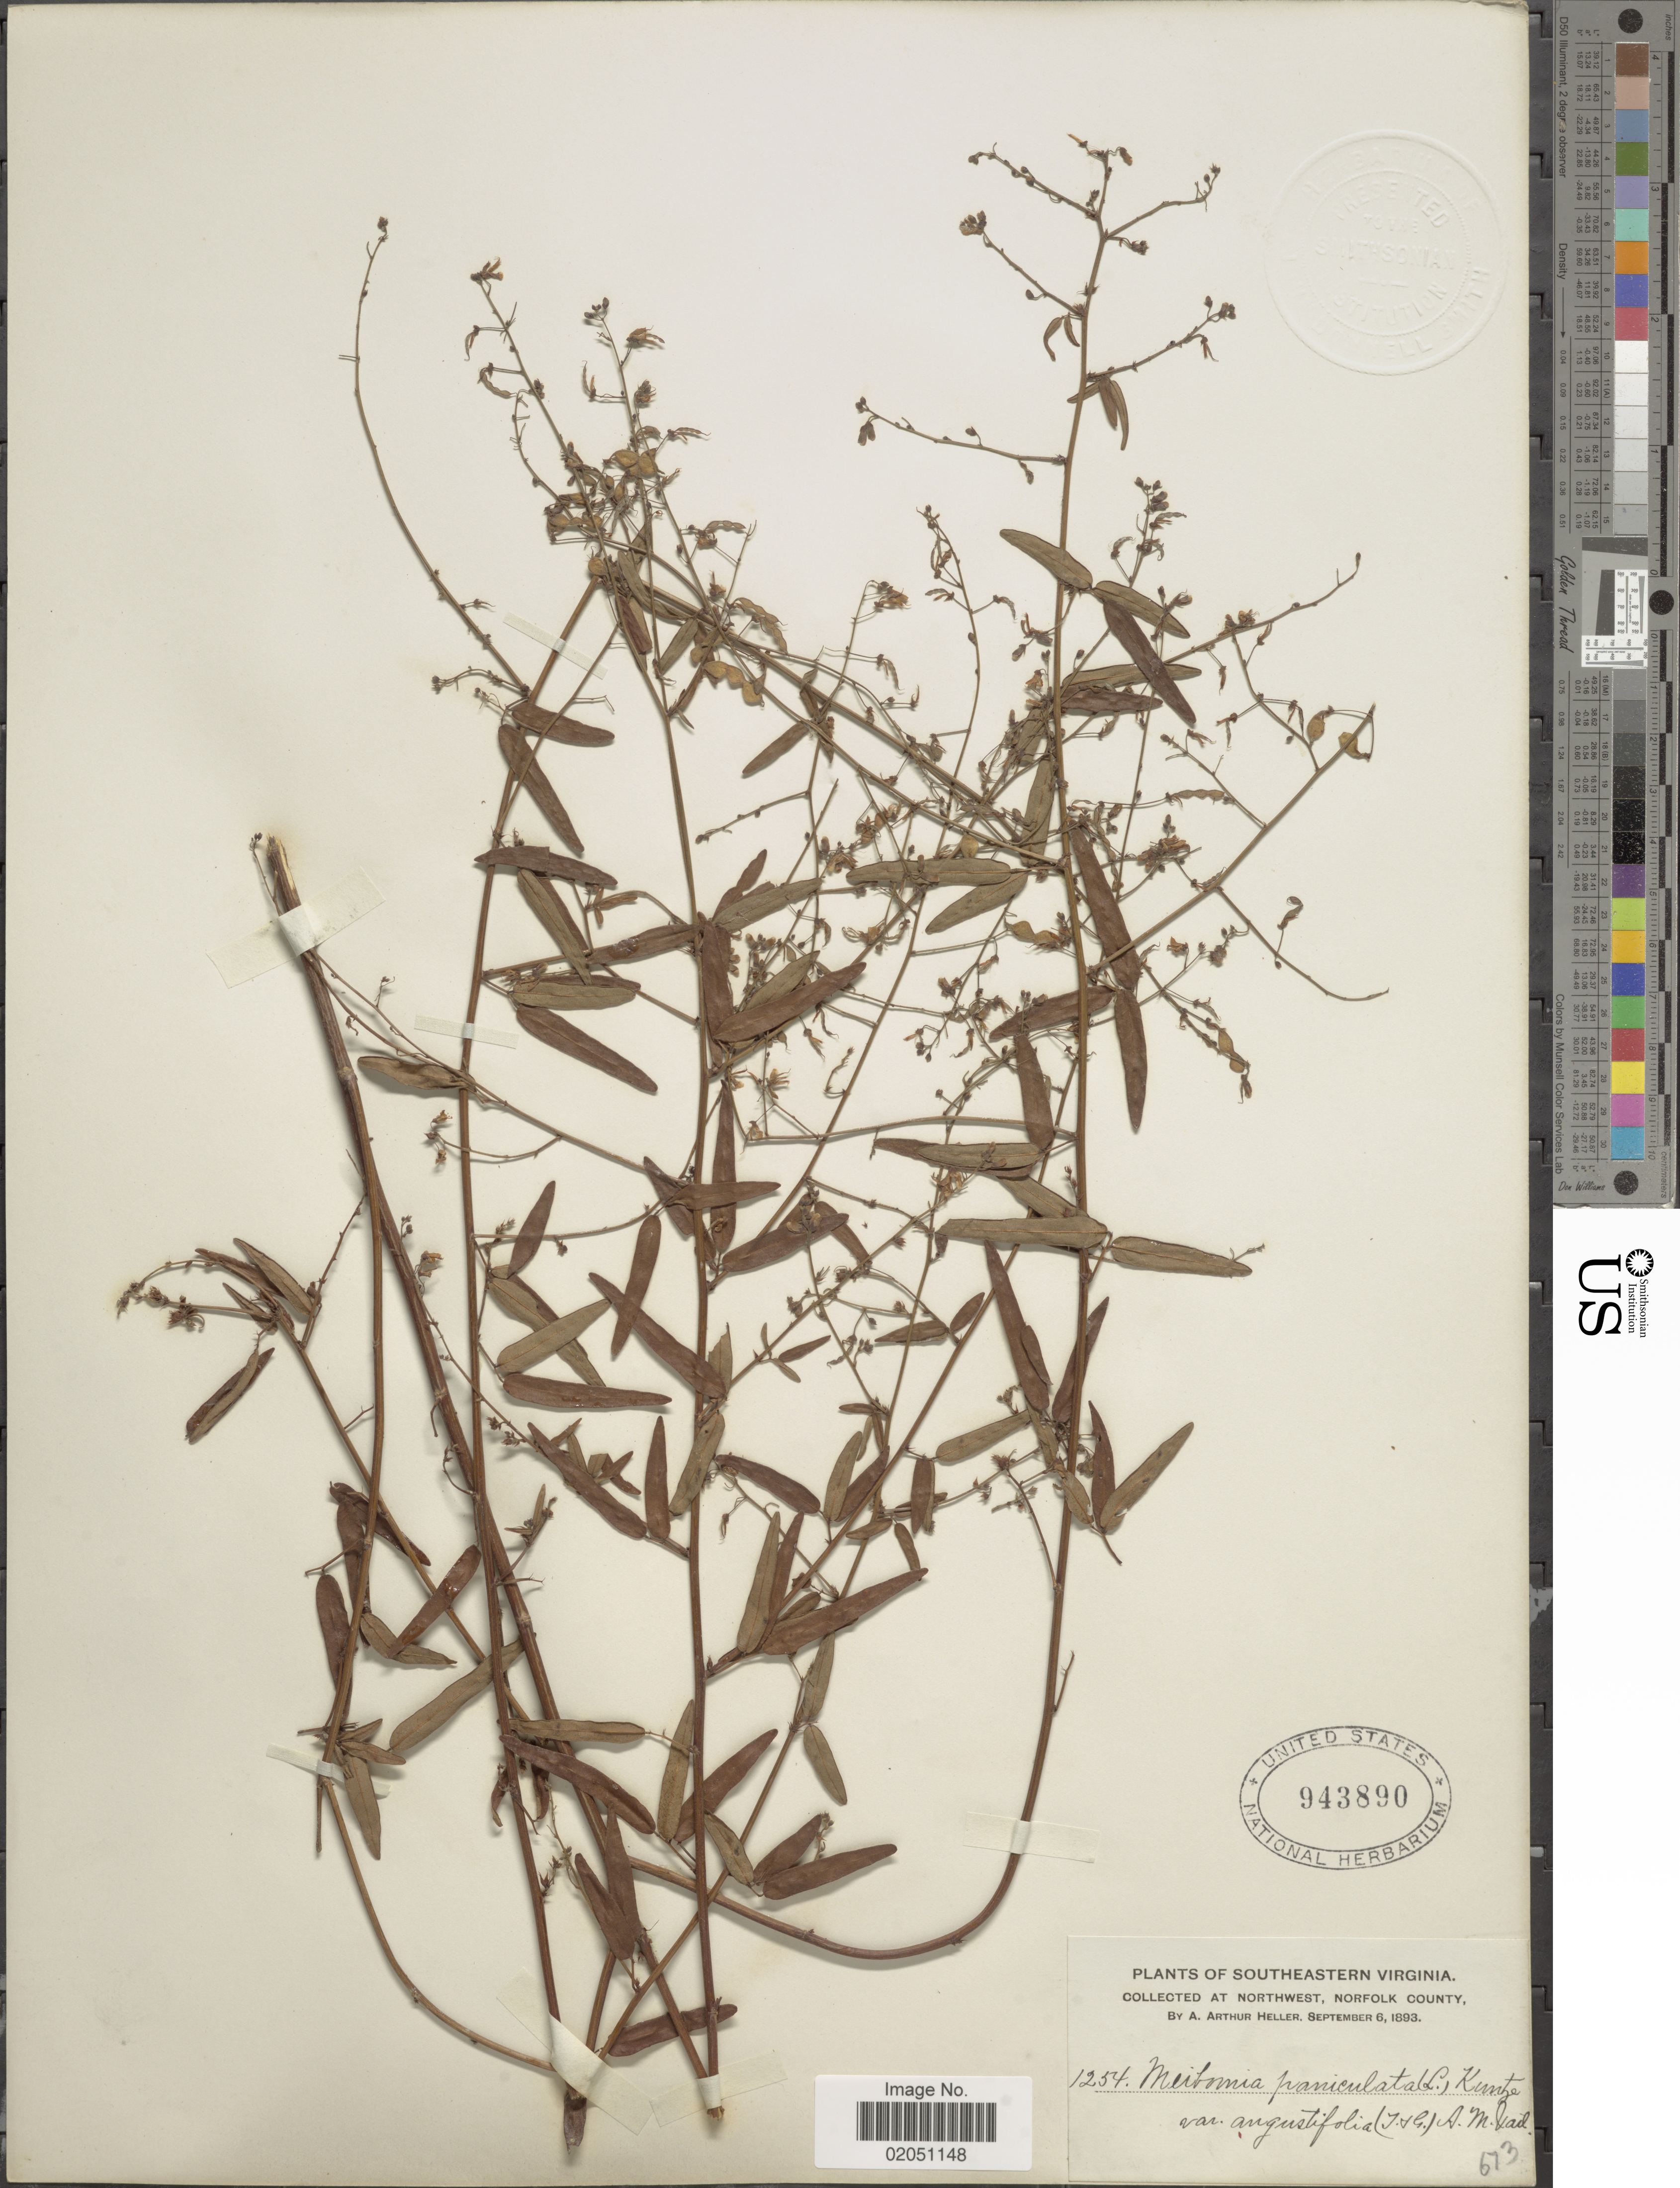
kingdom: Plantae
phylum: Tracheophyta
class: Magnoliopsida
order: Fabales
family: Fabaceae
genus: Desmodium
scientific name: Desmodium paniculatum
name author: (L.) DC.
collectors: A. A. Heller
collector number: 1254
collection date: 1893-09-06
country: United States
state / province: Virginia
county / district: City of Norfolk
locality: Southeatern Virginia, At Northwest, Norfolk County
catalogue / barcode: US 943890